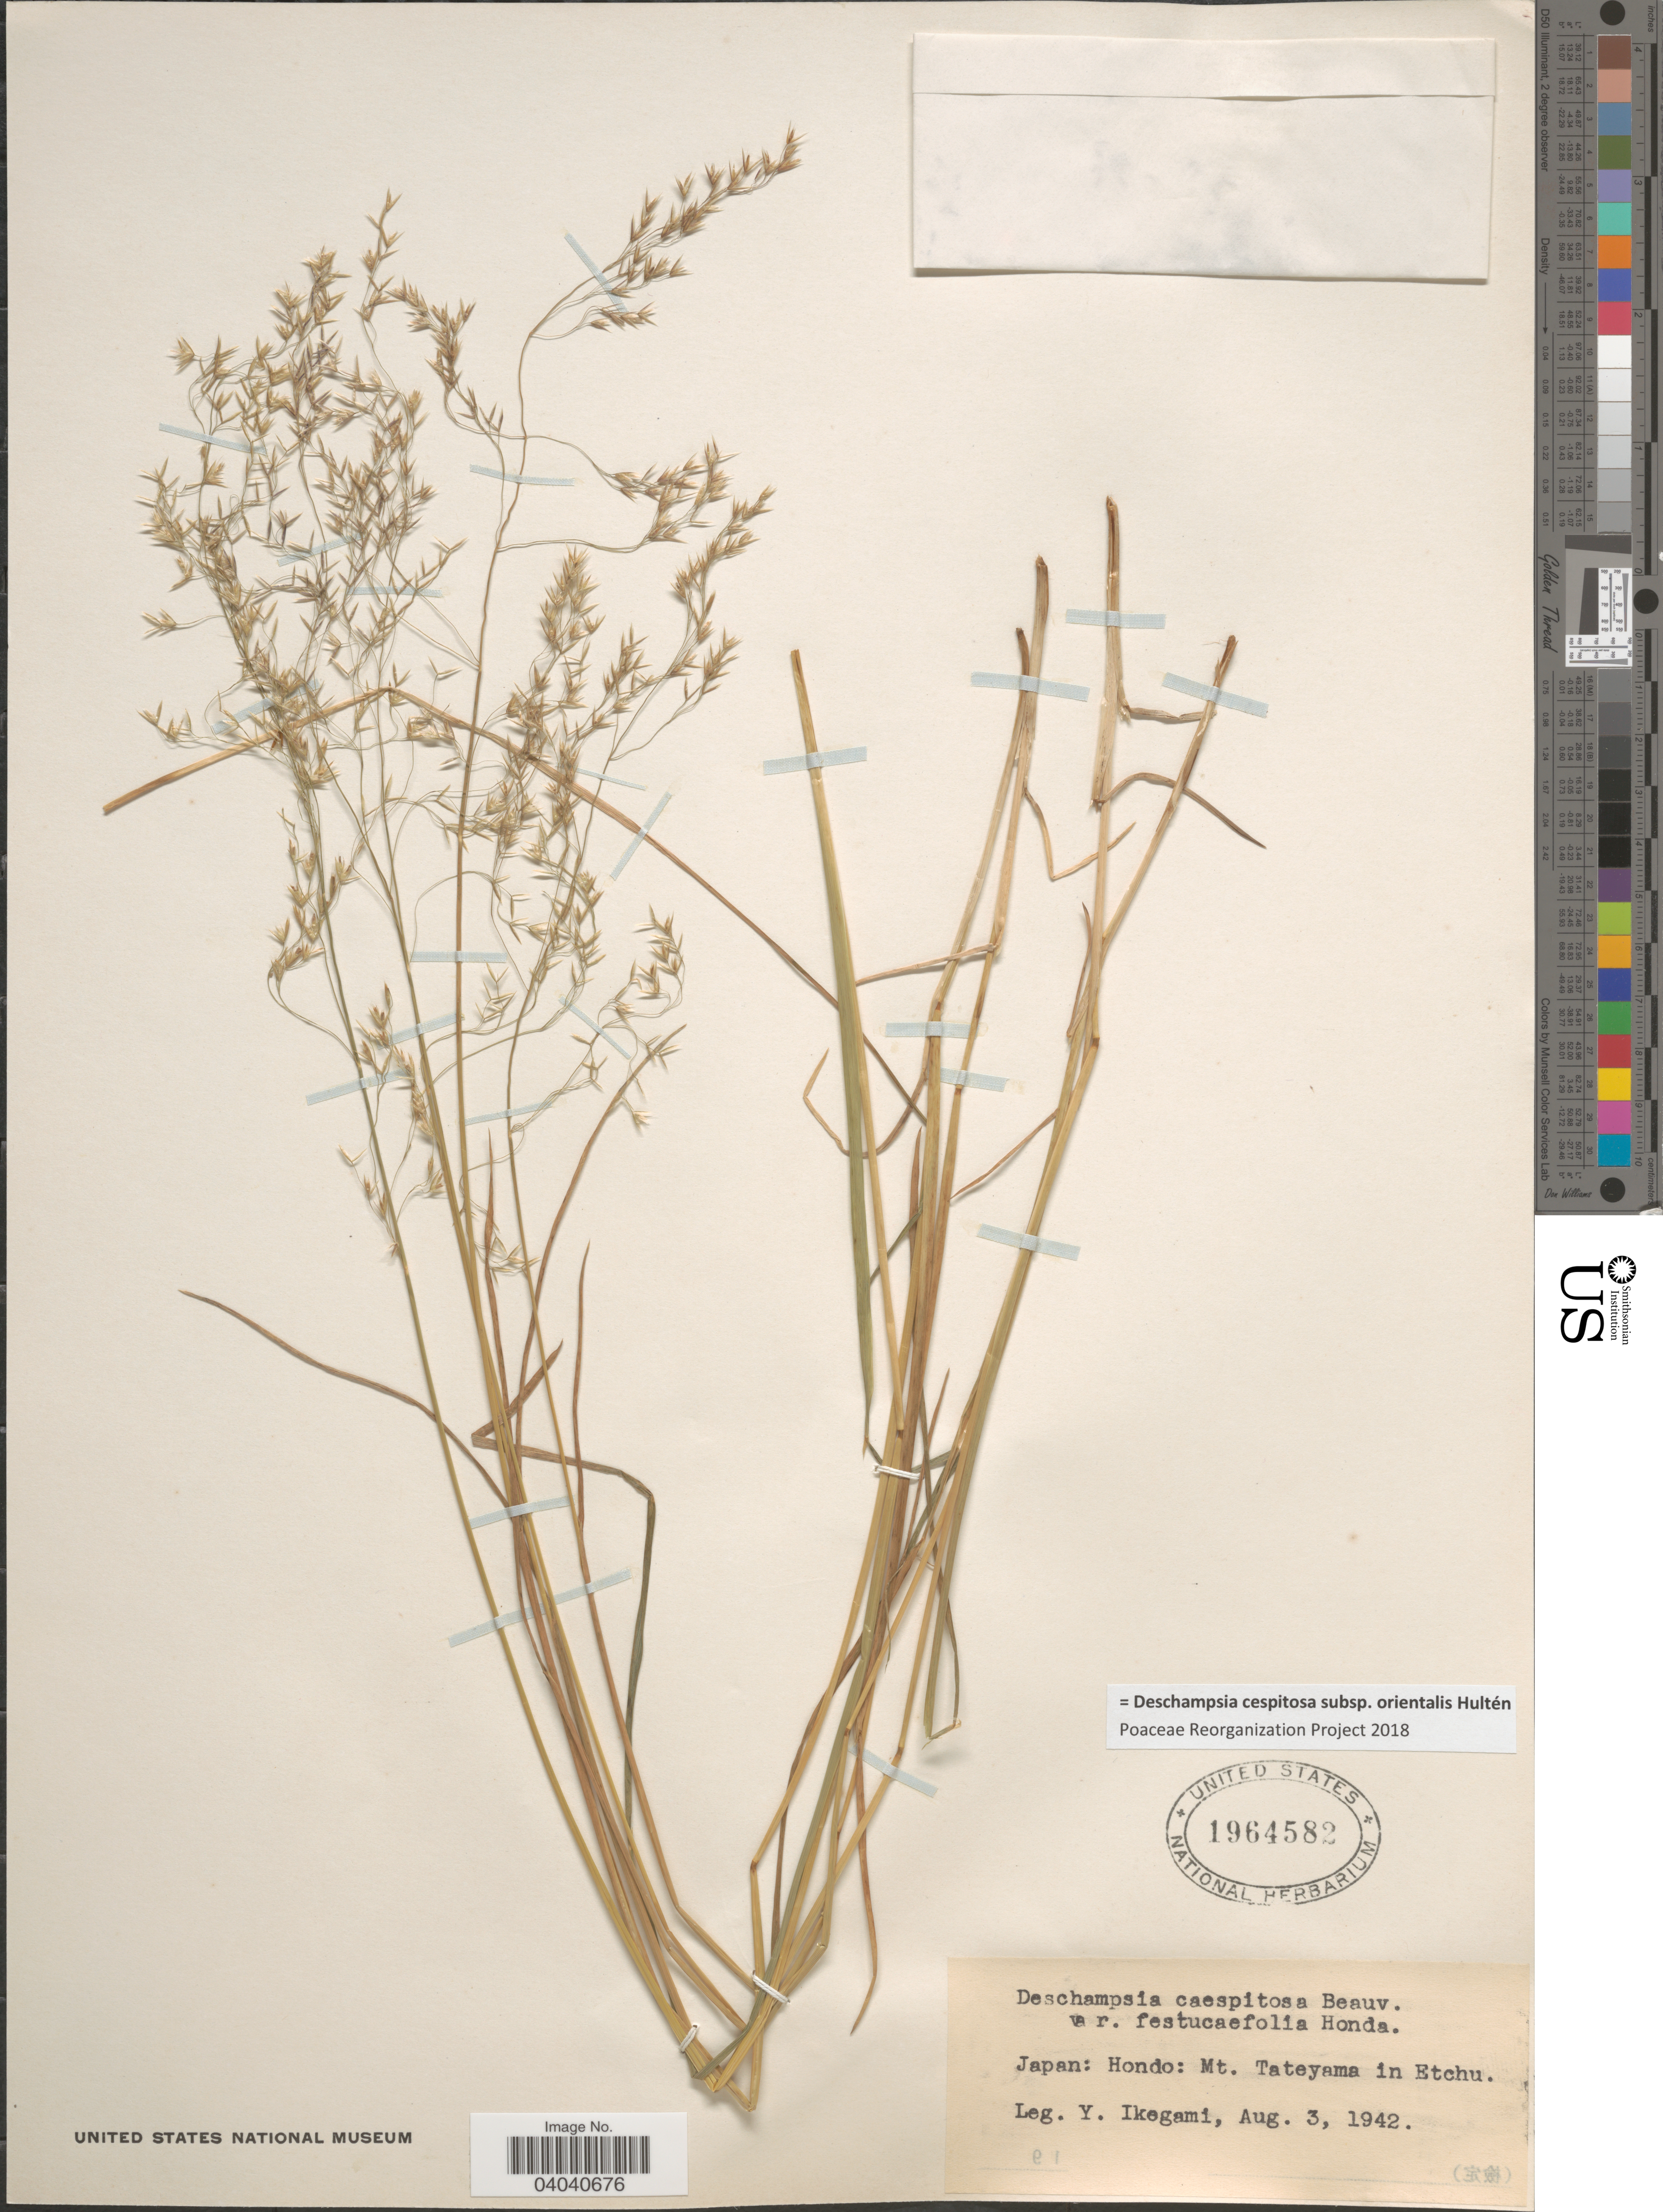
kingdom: Plantae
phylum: Tracheophyta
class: Liliopsida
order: Poales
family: Poaceae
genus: Deschampsia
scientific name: Deschampsia cespitosa subsp. orientalis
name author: Hultén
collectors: Y. Ikegami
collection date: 1942-08-03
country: Japan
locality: Hondo: Mt. Tateyama in Etchu.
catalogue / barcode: US 1964582